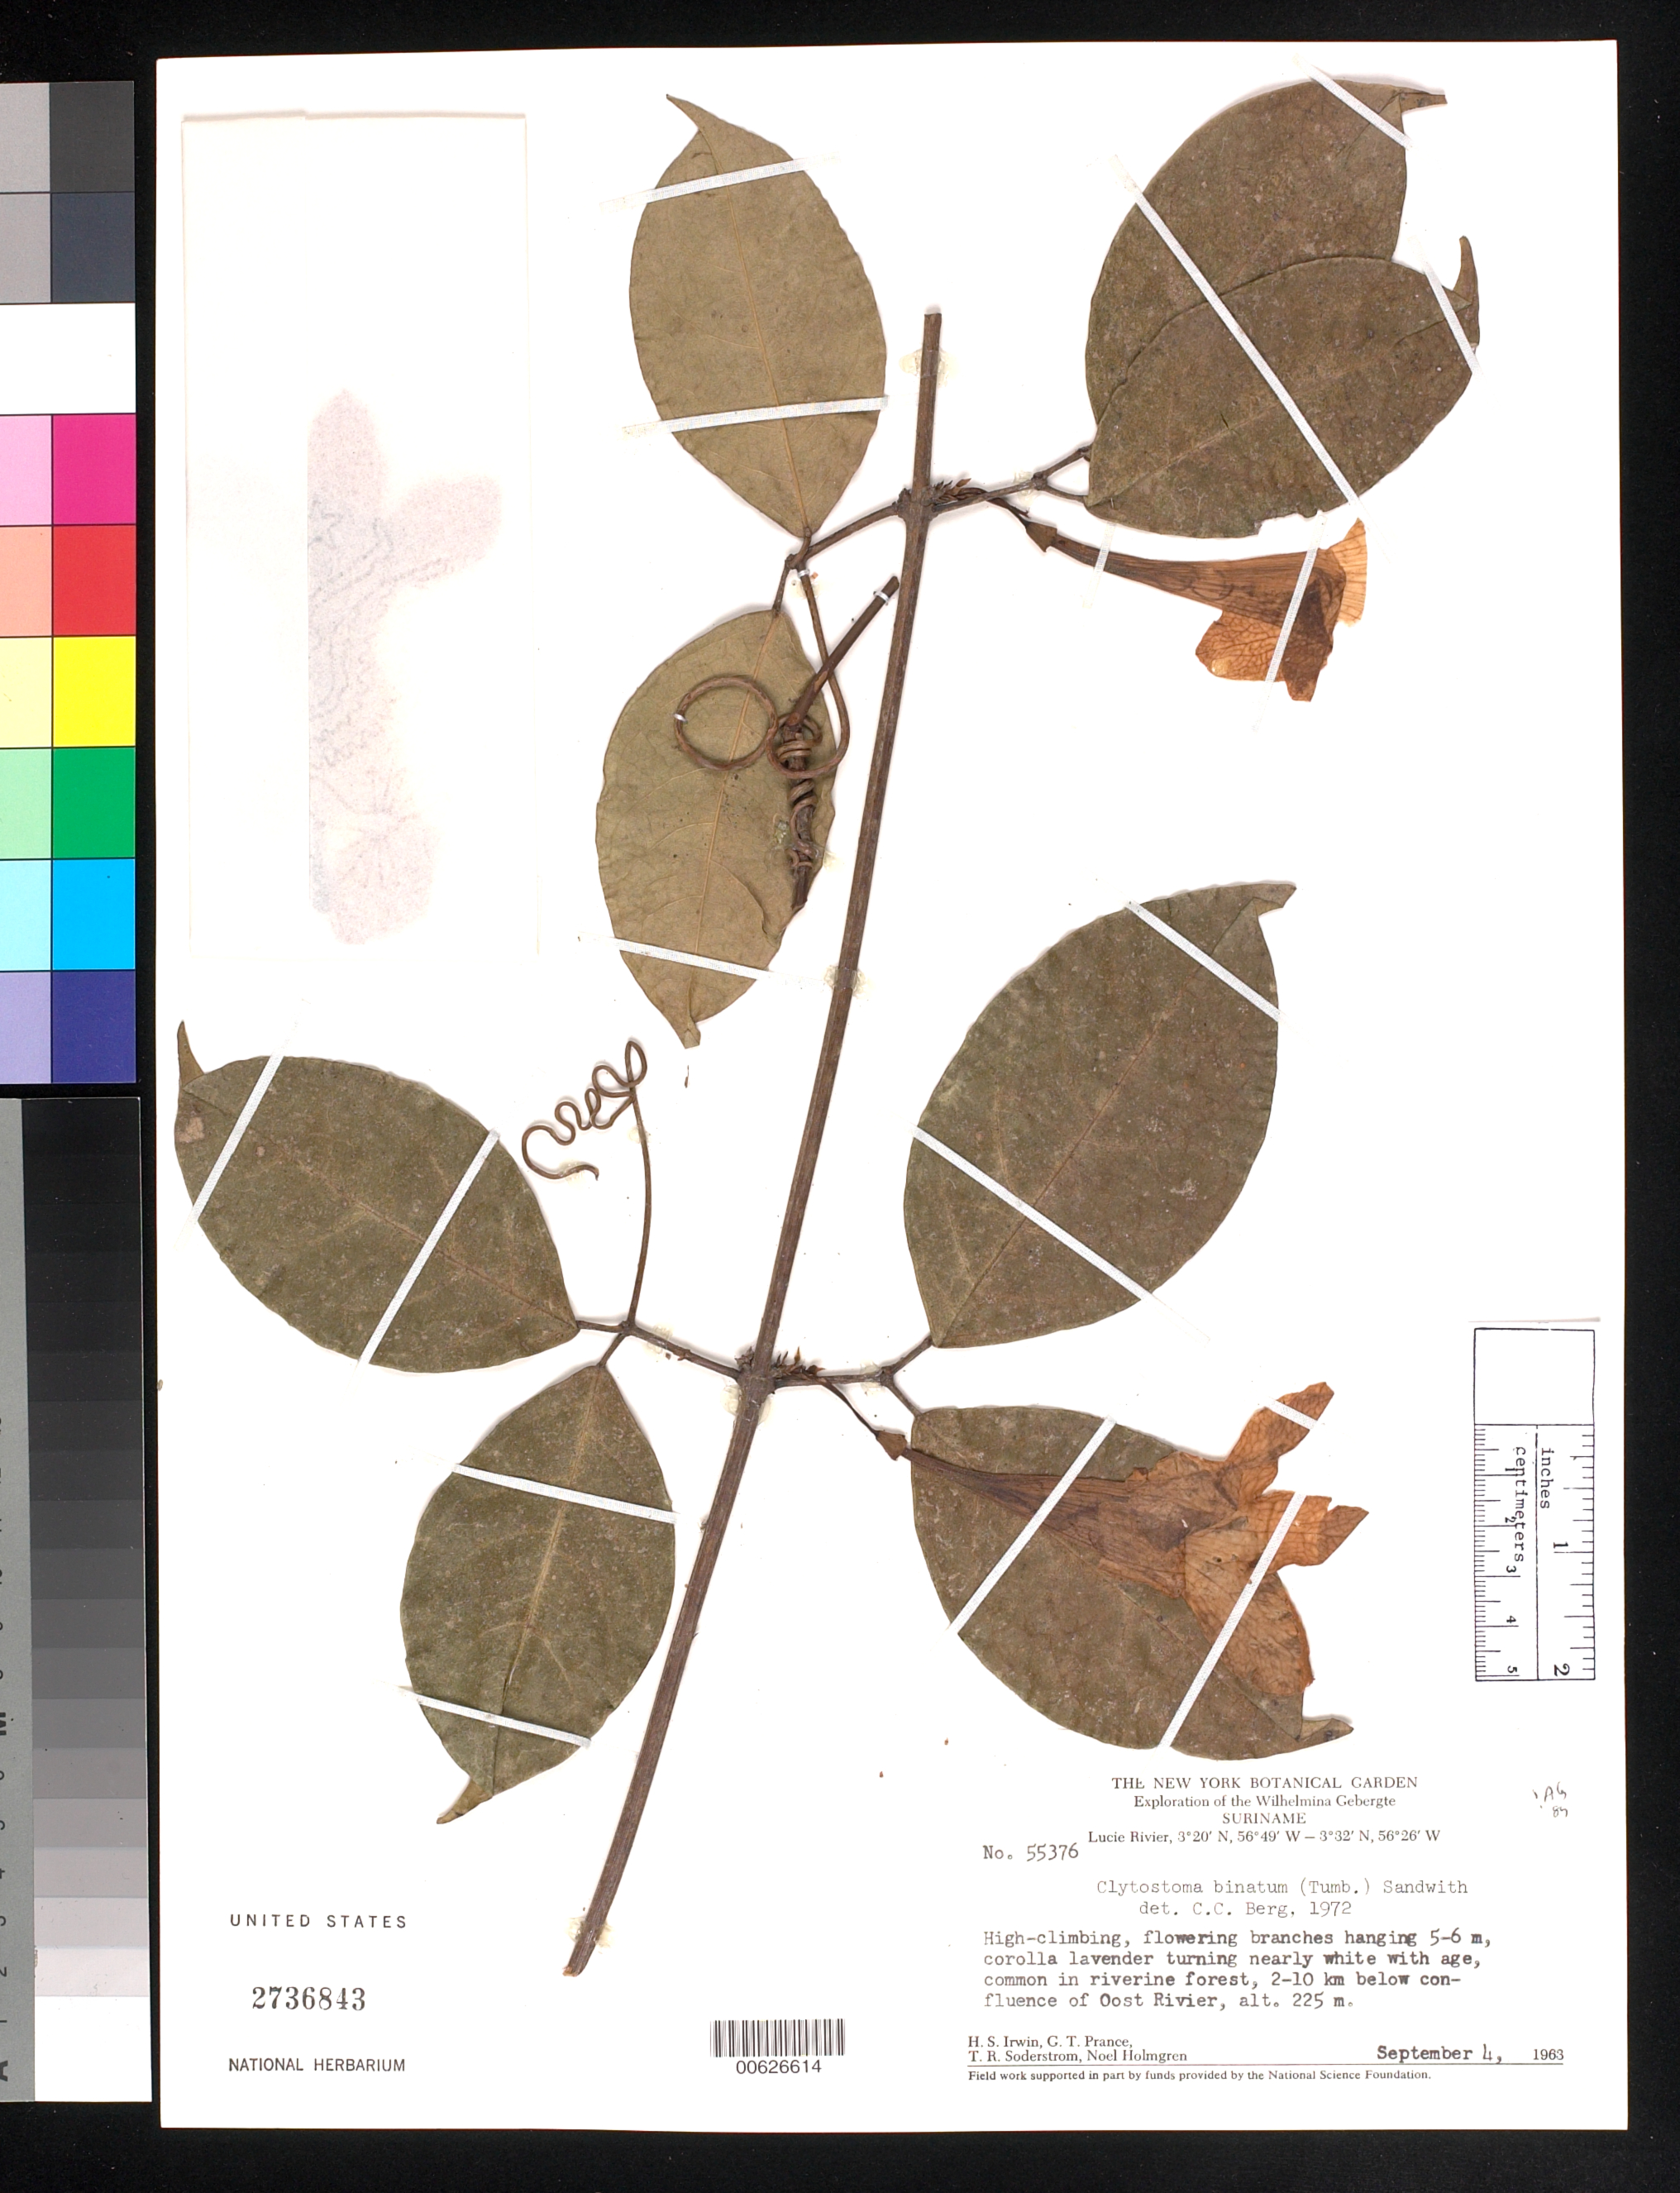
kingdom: Plantae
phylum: Tracheophyta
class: Magnoliopsida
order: Lamiales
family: Bignoniaceae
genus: Bignonia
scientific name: Bignonia binata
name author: Thunb.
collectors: H. Irwin, G. T. Prance, T. R. Soderstrom & N. H. Holmgren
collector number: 55376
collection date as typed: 4-Sep-63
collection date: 1963-09-04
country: Suriname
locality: Lucie R., 2-10 km below confl. with Oost R., Wilhelmina Gebergte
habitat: Riverine forest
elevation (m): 225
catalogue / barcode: US 2736843